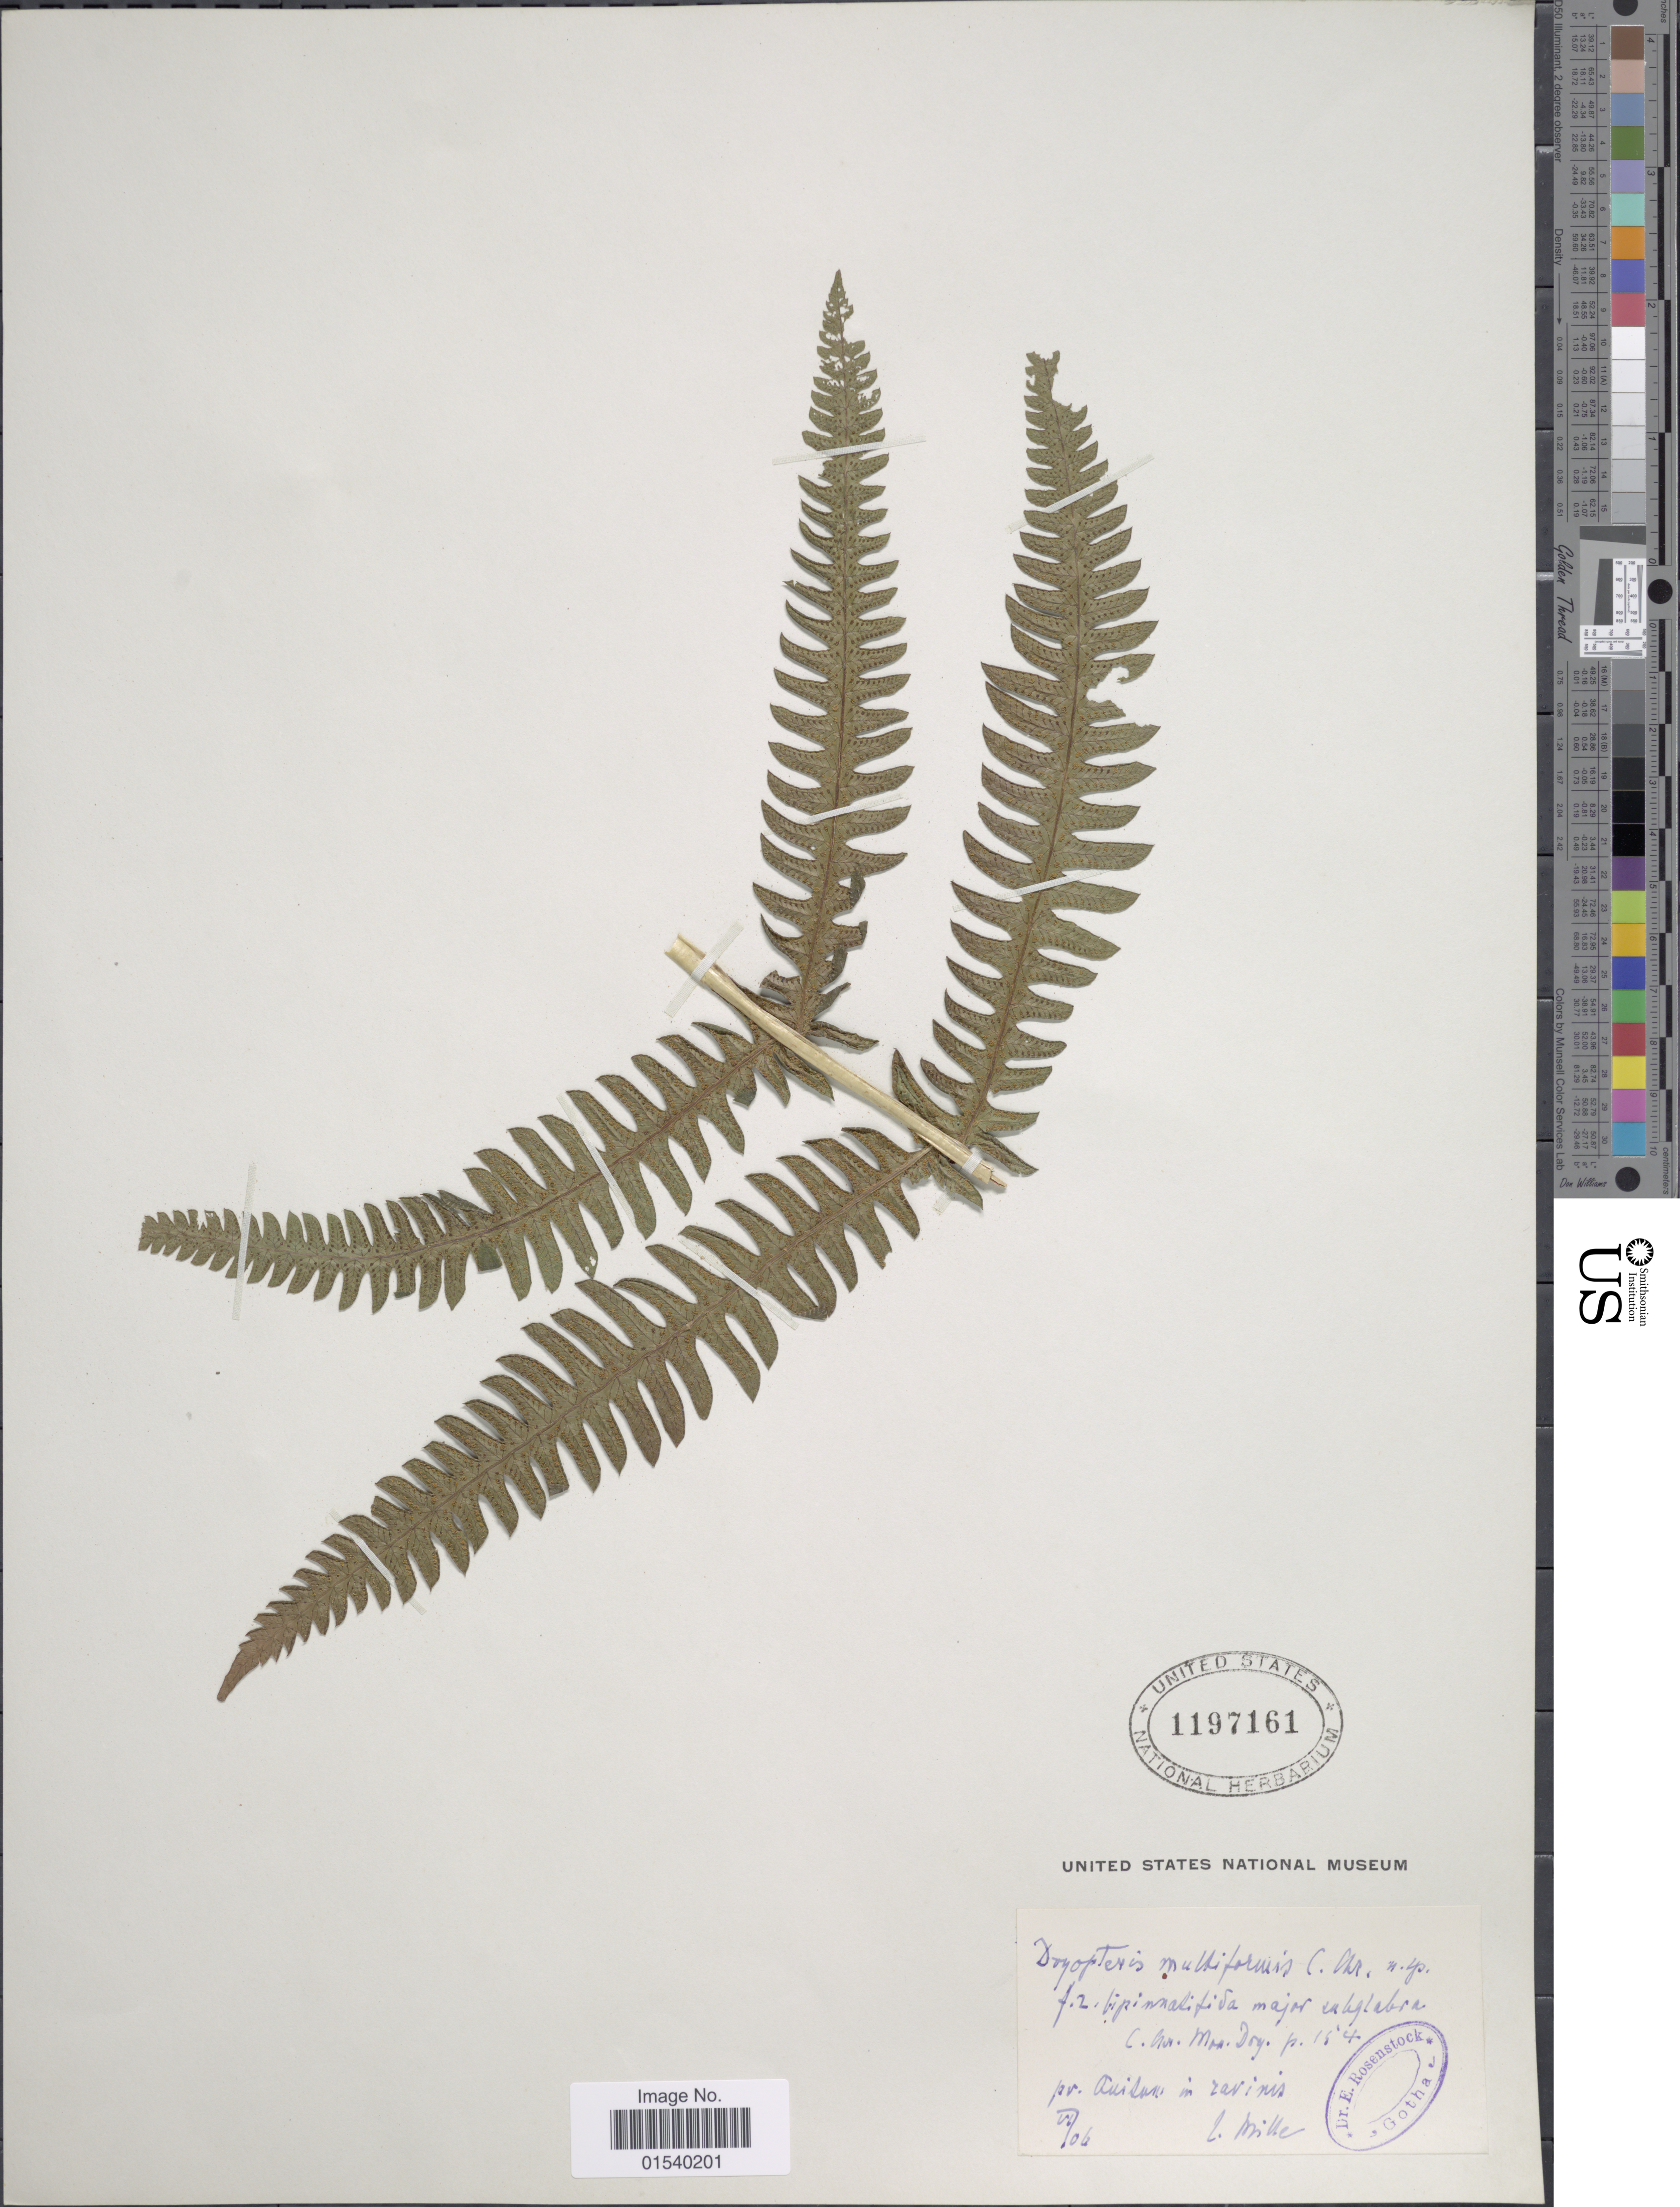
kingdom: Plantae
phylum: Tracheophyta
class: Polypodiopsida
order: Polypodiales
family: Thelypteridaceae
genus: Amauropelta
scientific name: Amauropelta nitens (Desv.) comb. nov., ined 2015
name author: (Desv.)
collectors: Mille, --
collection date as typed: Transcribed d/m/y: /6/6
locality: Pr Anisam in ravinis [interpreted]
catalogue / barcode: US 1197161